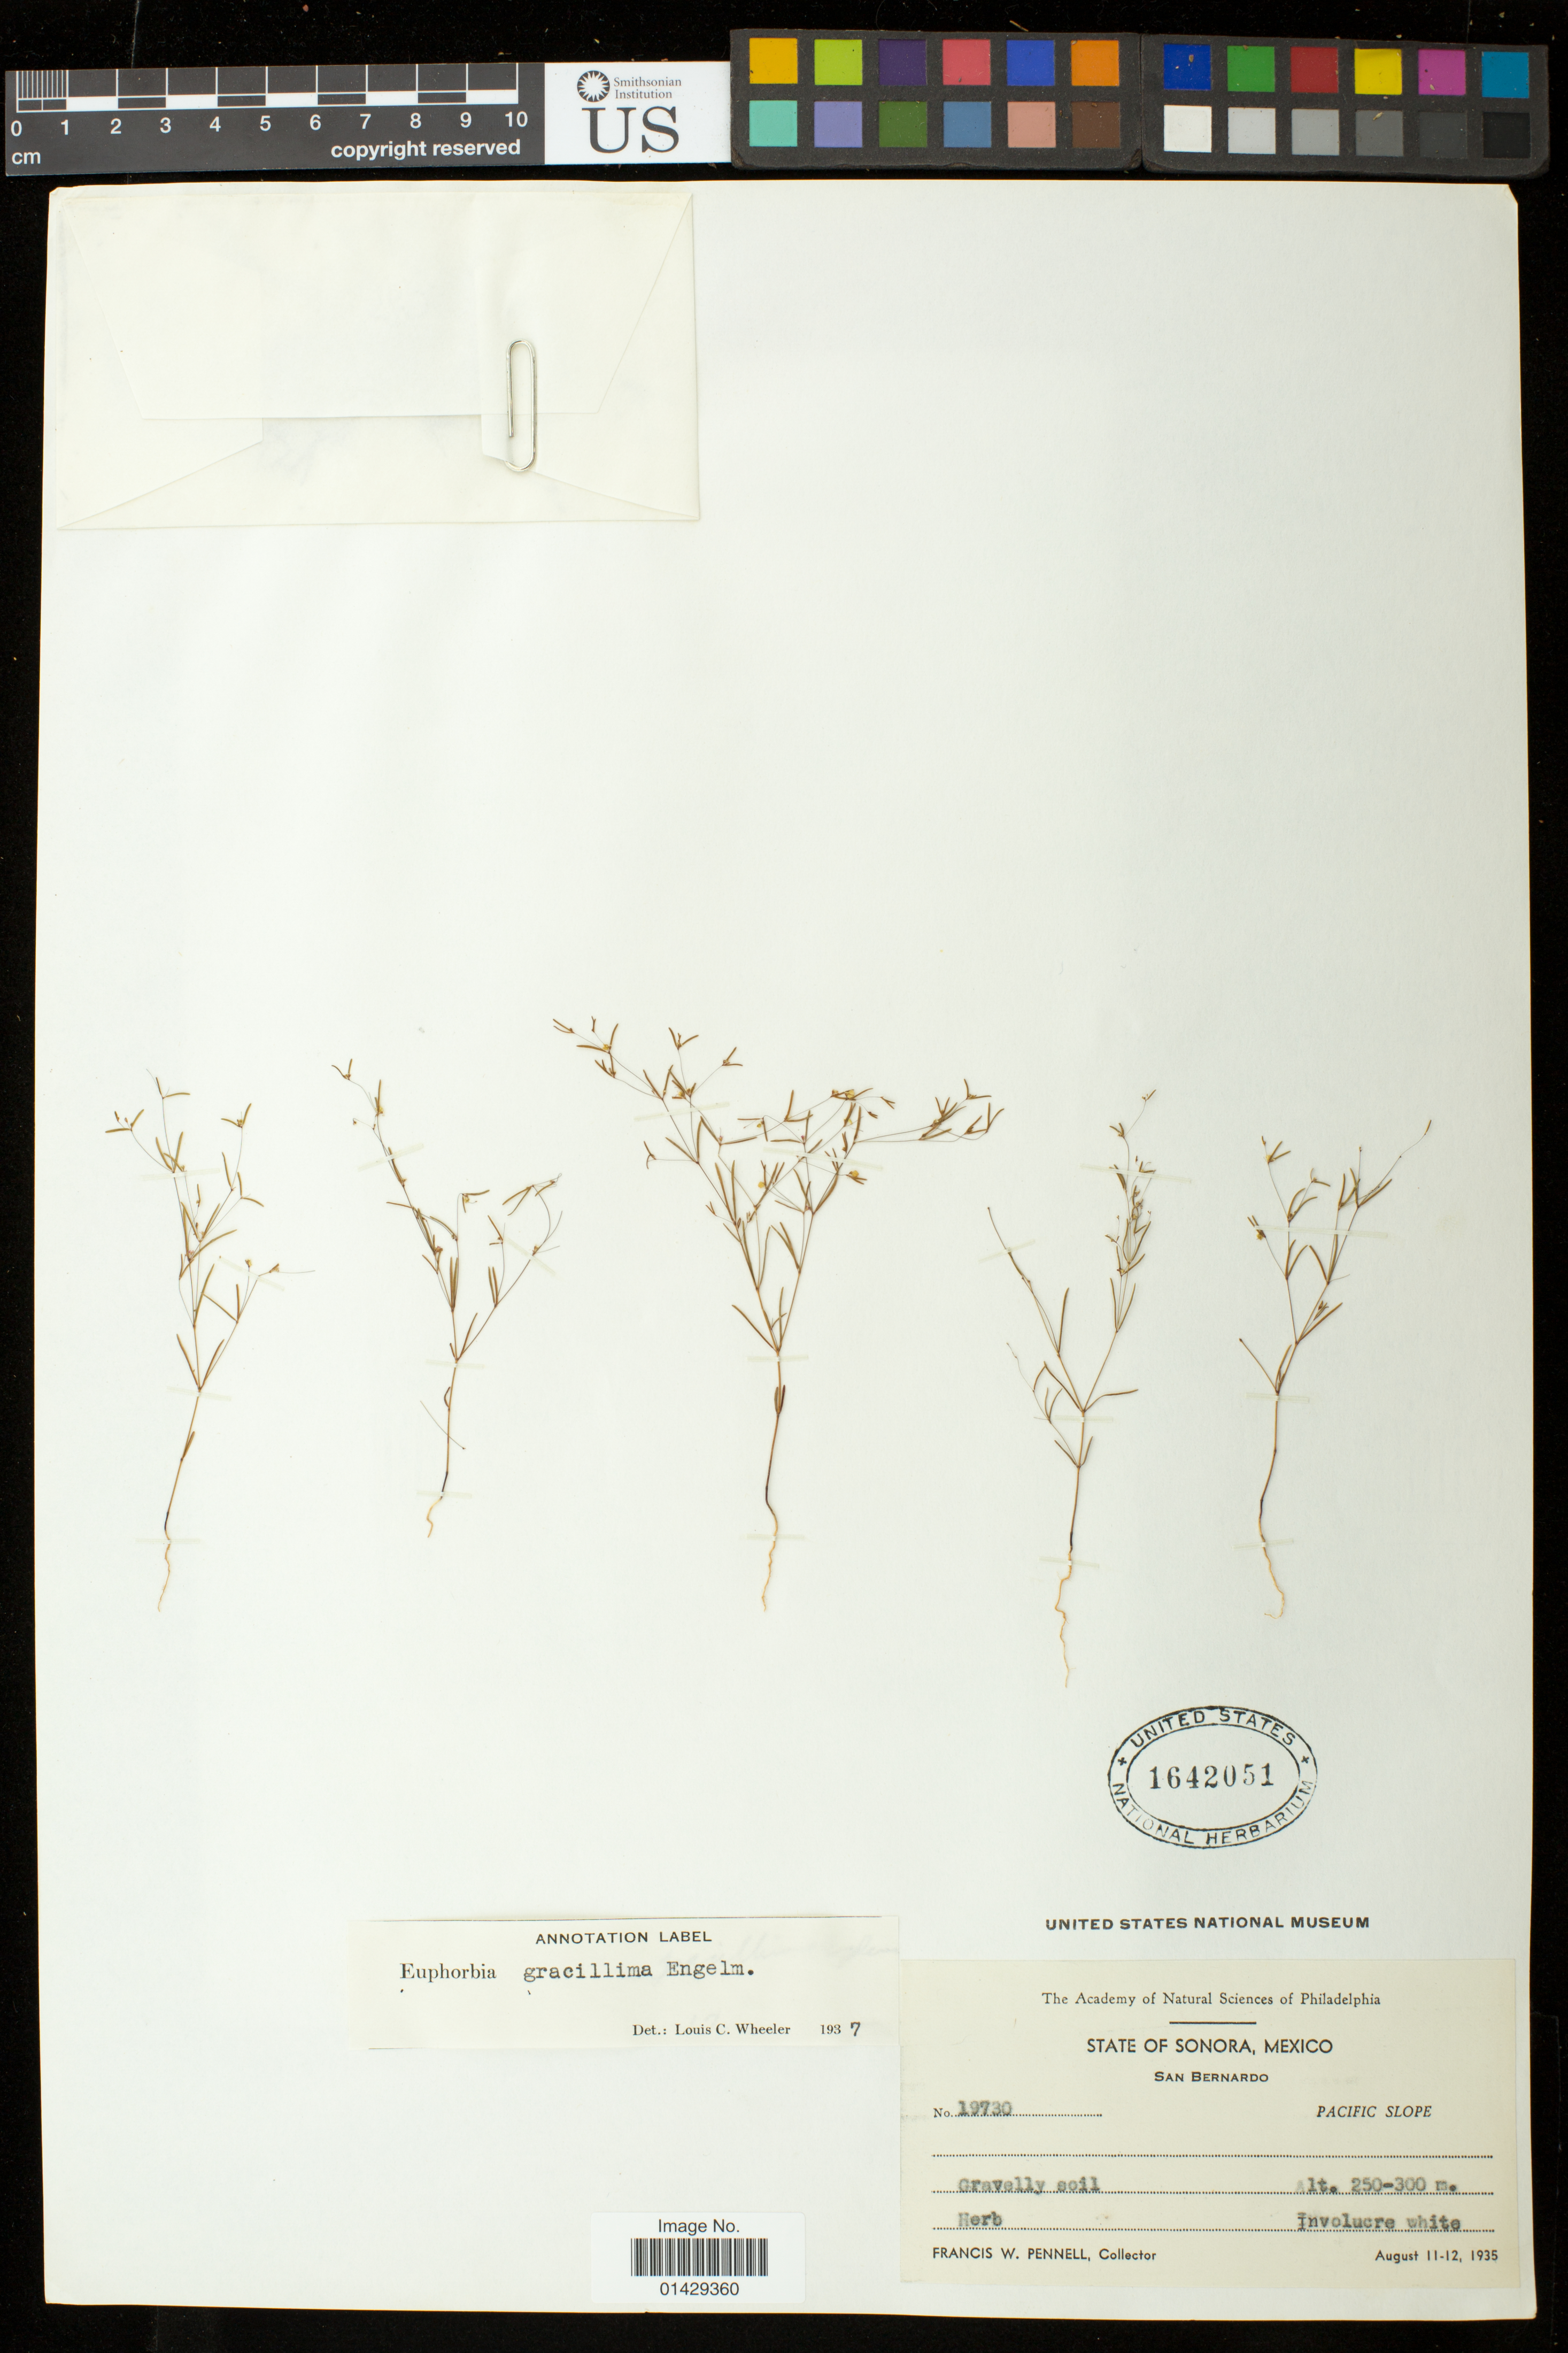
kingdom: Plantae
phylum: Tracheophyta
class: Magnoliopsida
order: Malpighiales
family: Euphorbiaceae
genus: Euphorbia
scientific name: Euphorbia gracillima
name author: S. Watson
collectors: F. W. Pennell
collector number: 19730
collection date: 1935-08-11/1935-08-12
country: Mexico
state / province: Sonora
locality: San Bernardo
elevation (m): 250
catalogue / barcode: US 1642051